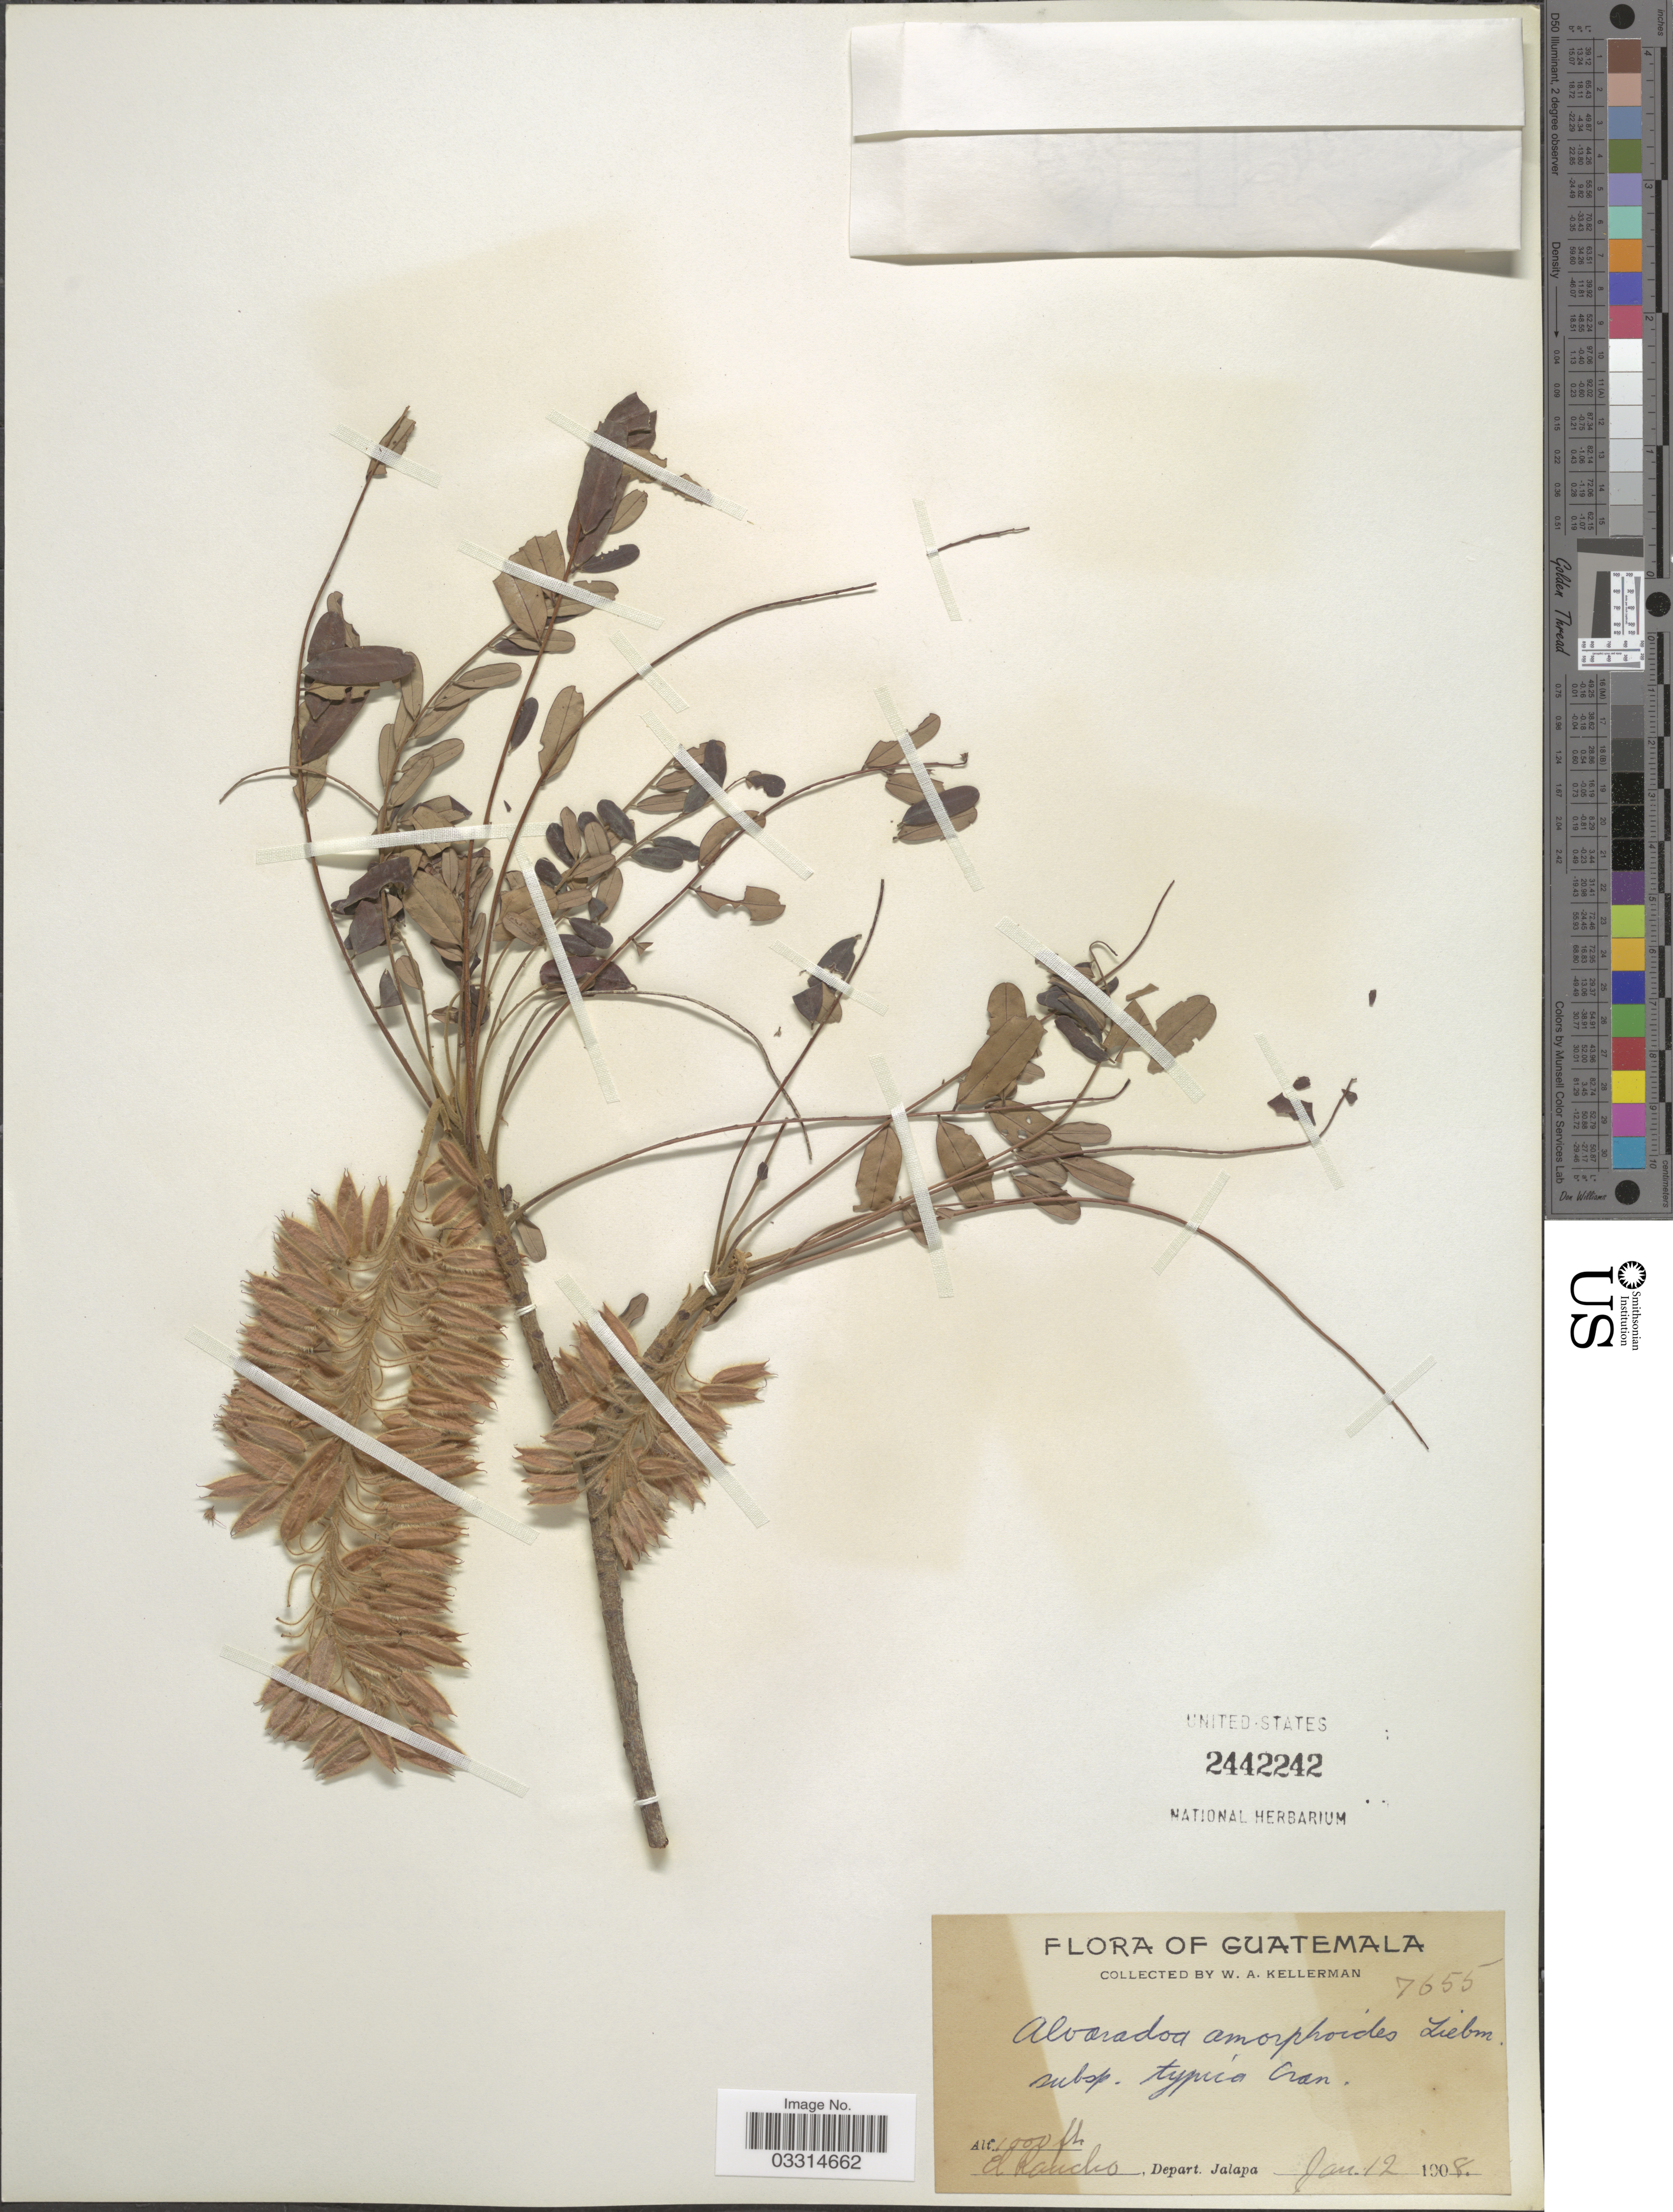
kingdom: Plantae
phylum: Tracheophyta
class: Magnoliopsida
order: Picramniales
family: Picramniaceae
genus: Alvaradoa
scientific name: Alvaradoa amorphoides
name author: Liebm.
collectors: W. Kellerman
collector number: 7655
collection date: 1908-01-12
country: Guatemala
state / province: Jalapa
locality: El Rancho, Depart. Jalapa.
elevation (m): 305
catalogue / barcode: US 2442242